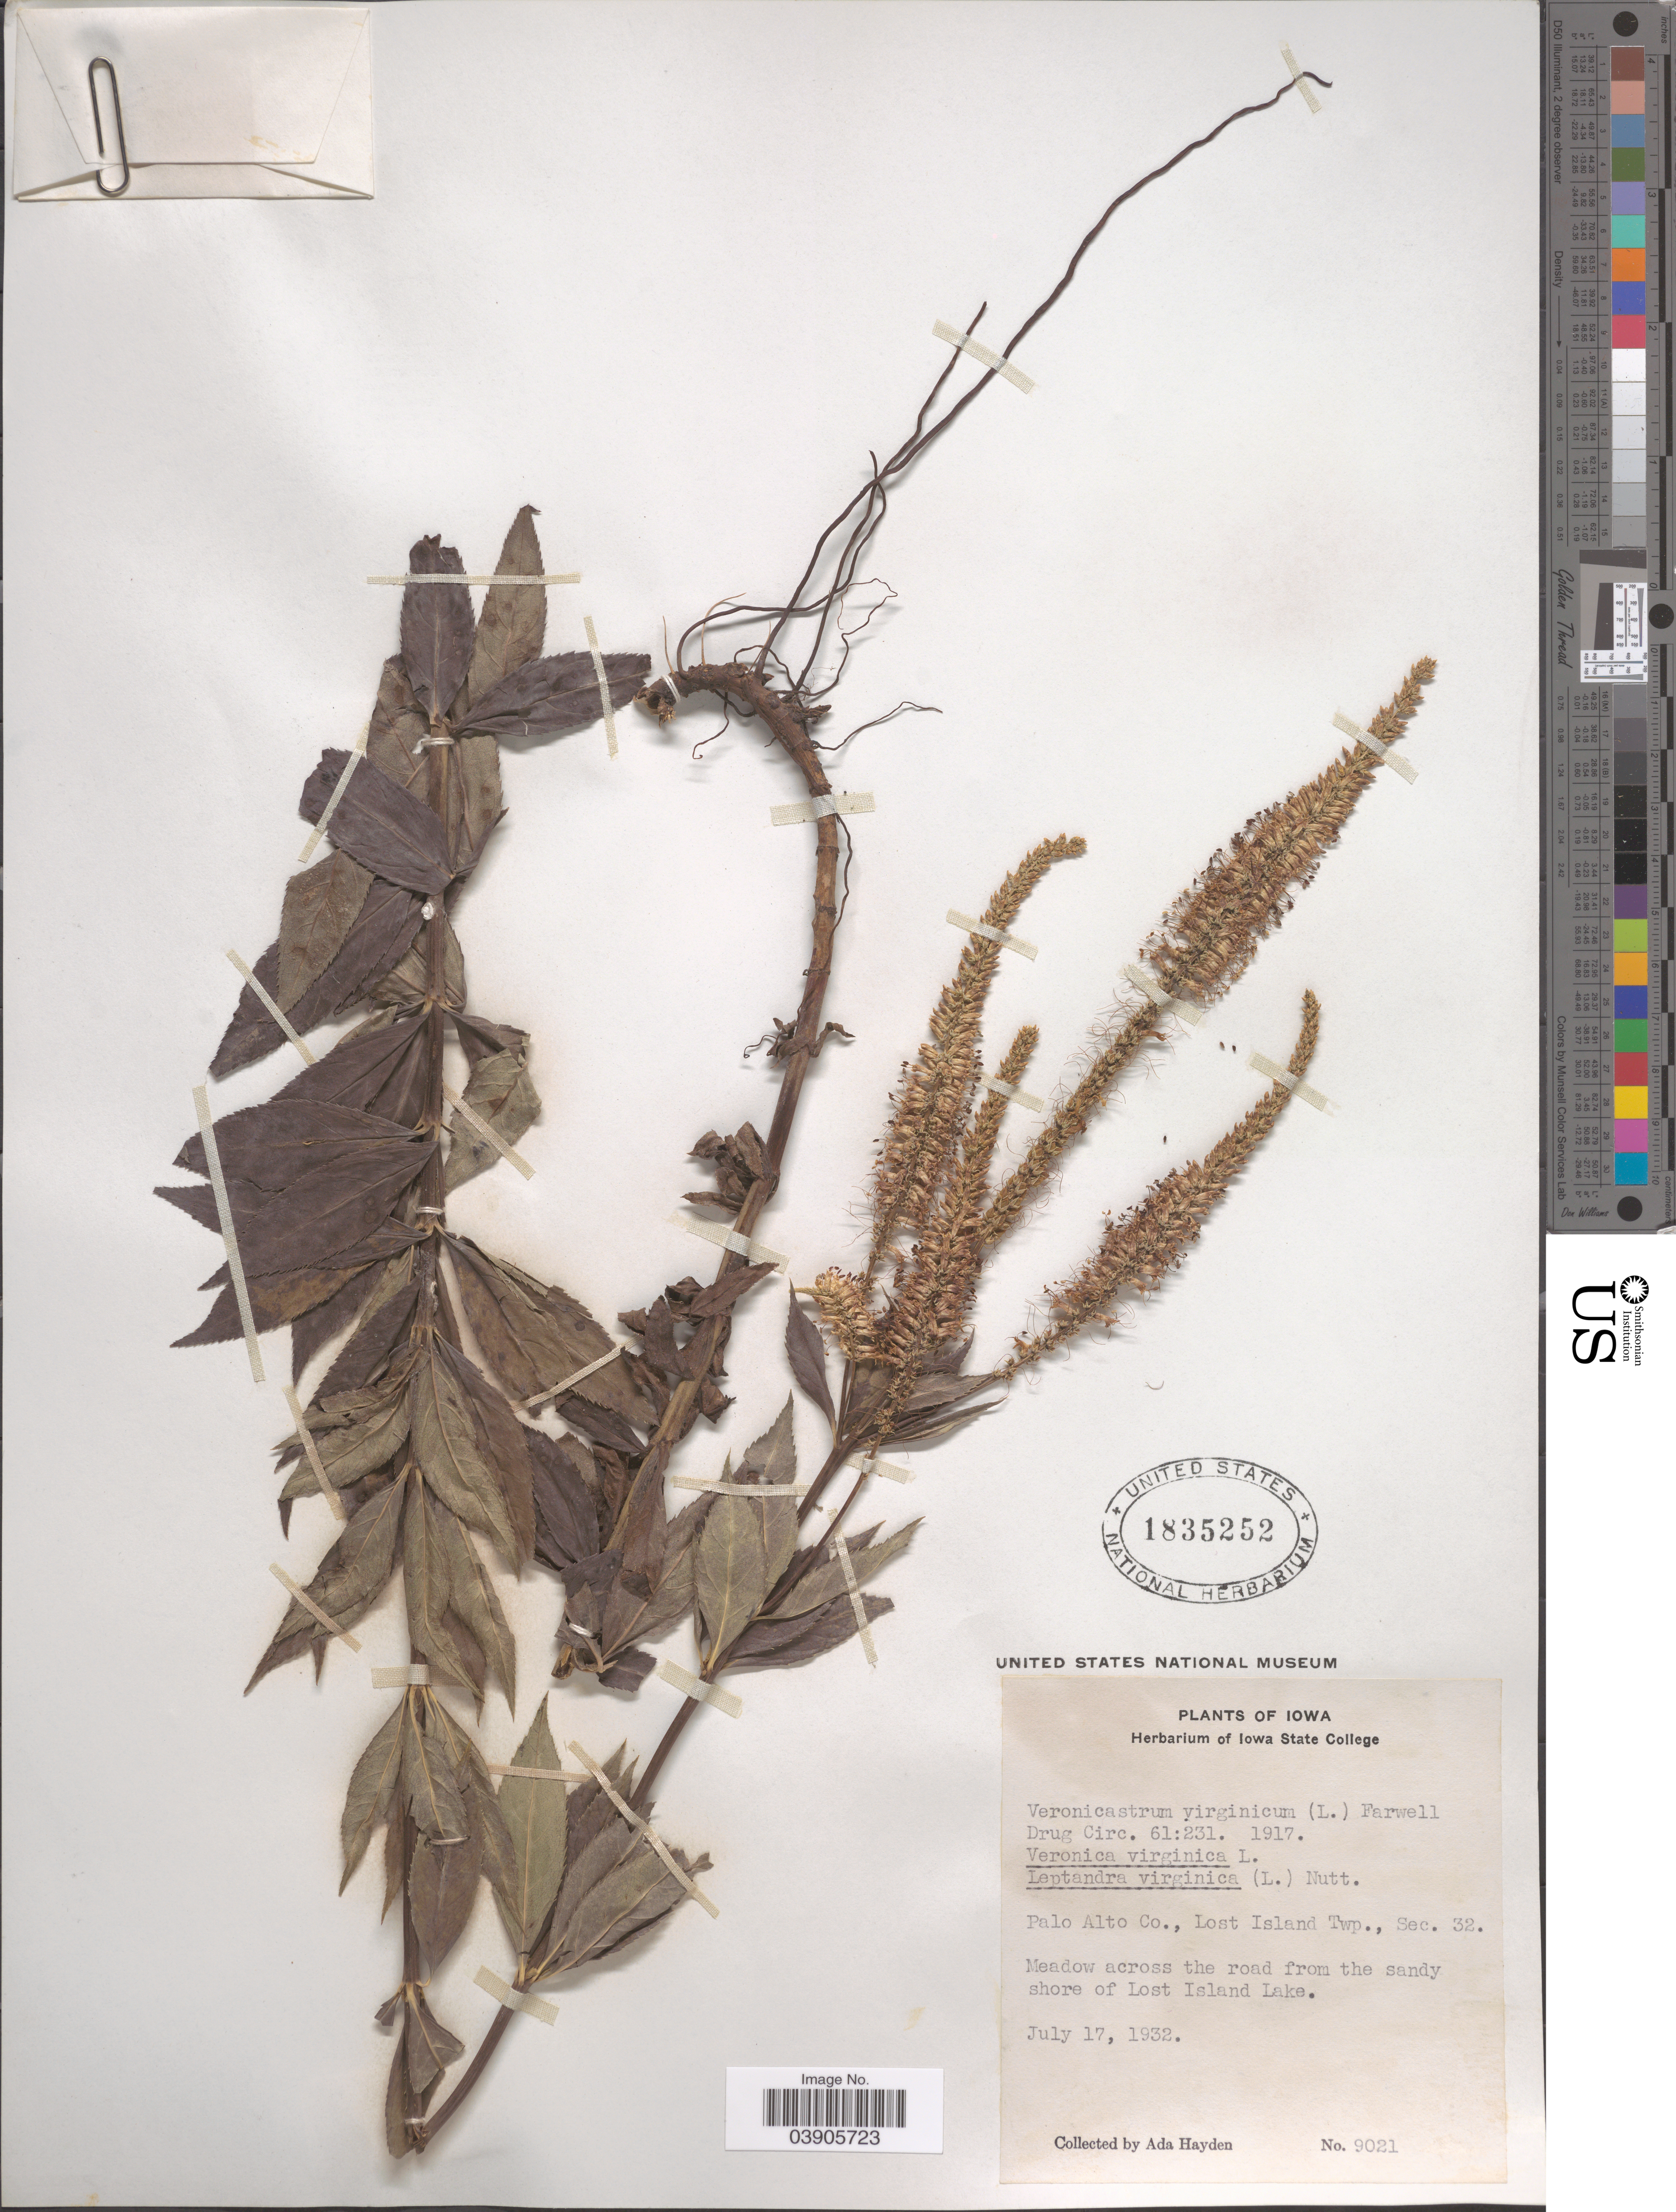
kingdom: Plantae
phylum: Tracheophyta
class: Magnoliopsida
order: Lamiales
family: Plantaginaceae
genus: Veronicastrum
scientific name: Veronicastrum virginicum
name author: (L.) Farw.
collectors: Ada Hayden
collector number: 9021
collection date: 1932-07-17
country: United States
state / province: Iowa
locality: Palo Alto Co., Lost Island Twp., Sec. 32. Meadow across the road from the sandy shore of Lost Island Lake.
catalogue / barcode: US 1835252